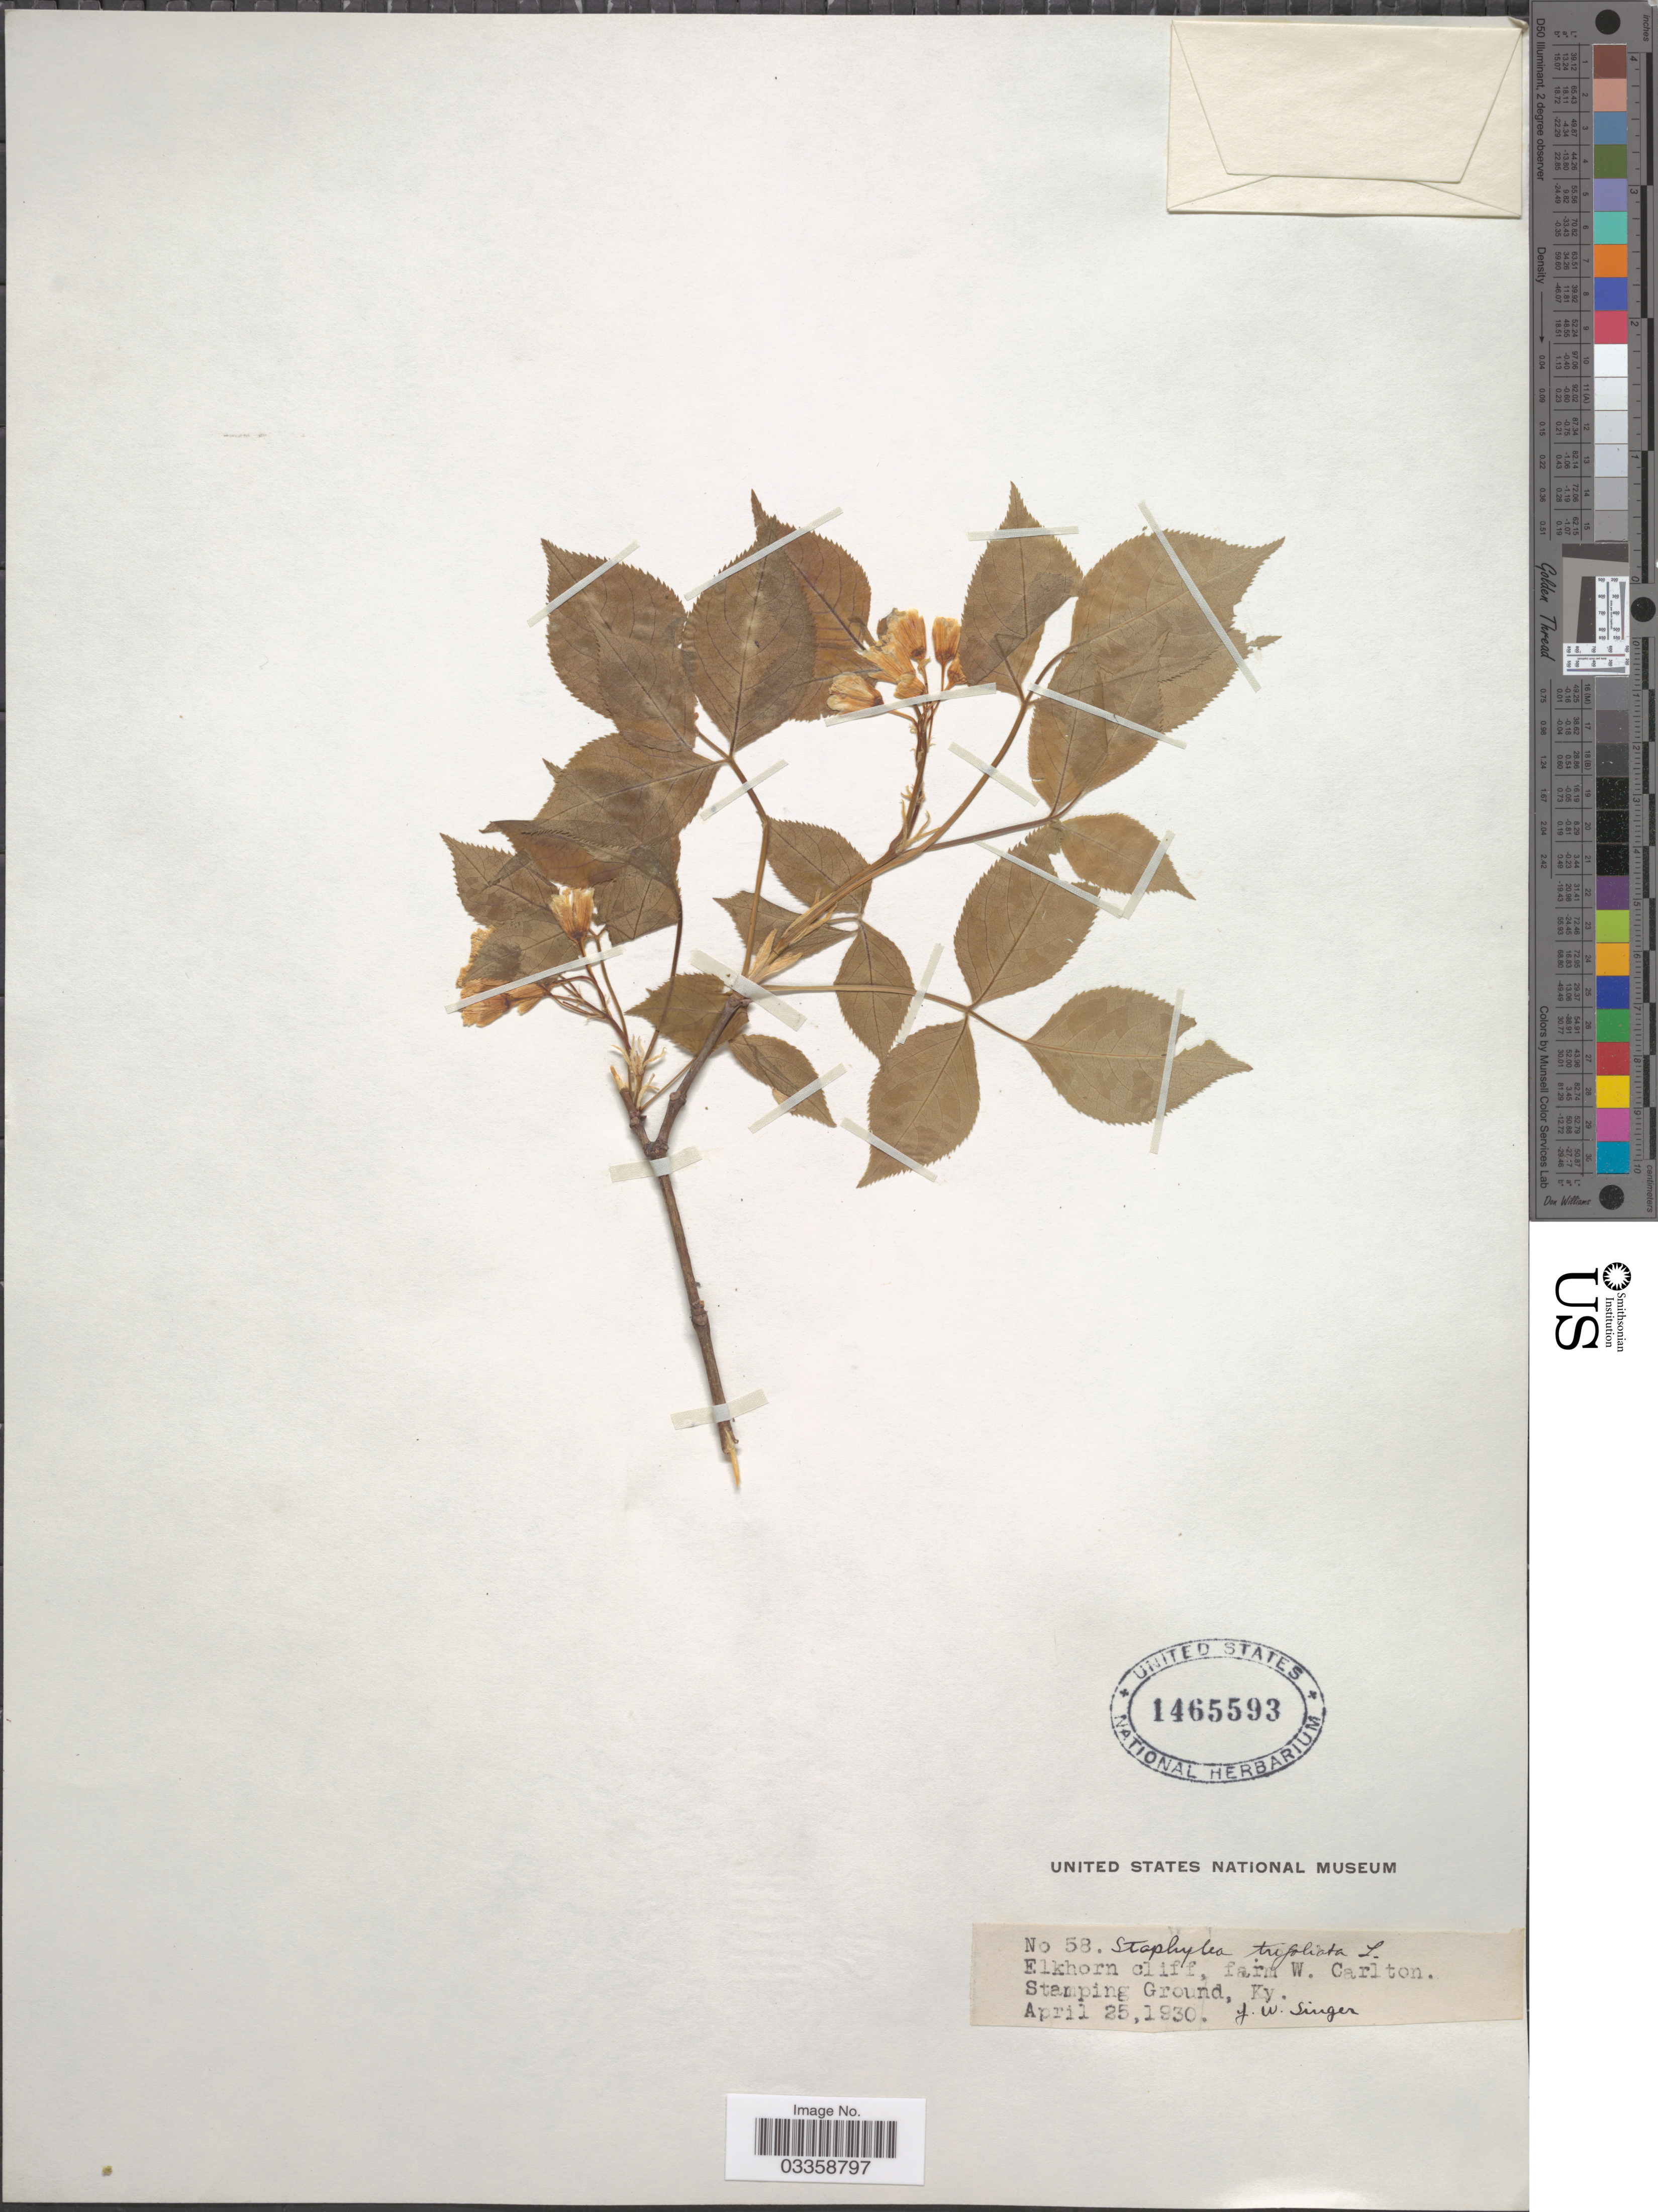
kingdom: Plantae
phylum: Tracheophyta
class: Magnoliopsida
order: Crossosomatales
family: Staphyleaceae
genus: Staphylea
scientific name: Staphylea trifolia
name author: L.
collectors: J. EW. Singer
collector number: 58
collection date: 1930-04-25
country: United States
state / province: Kentucky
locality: Elkhorn cliff, farm W. Carlton. Stamping Ground.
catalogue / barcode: US 1465593